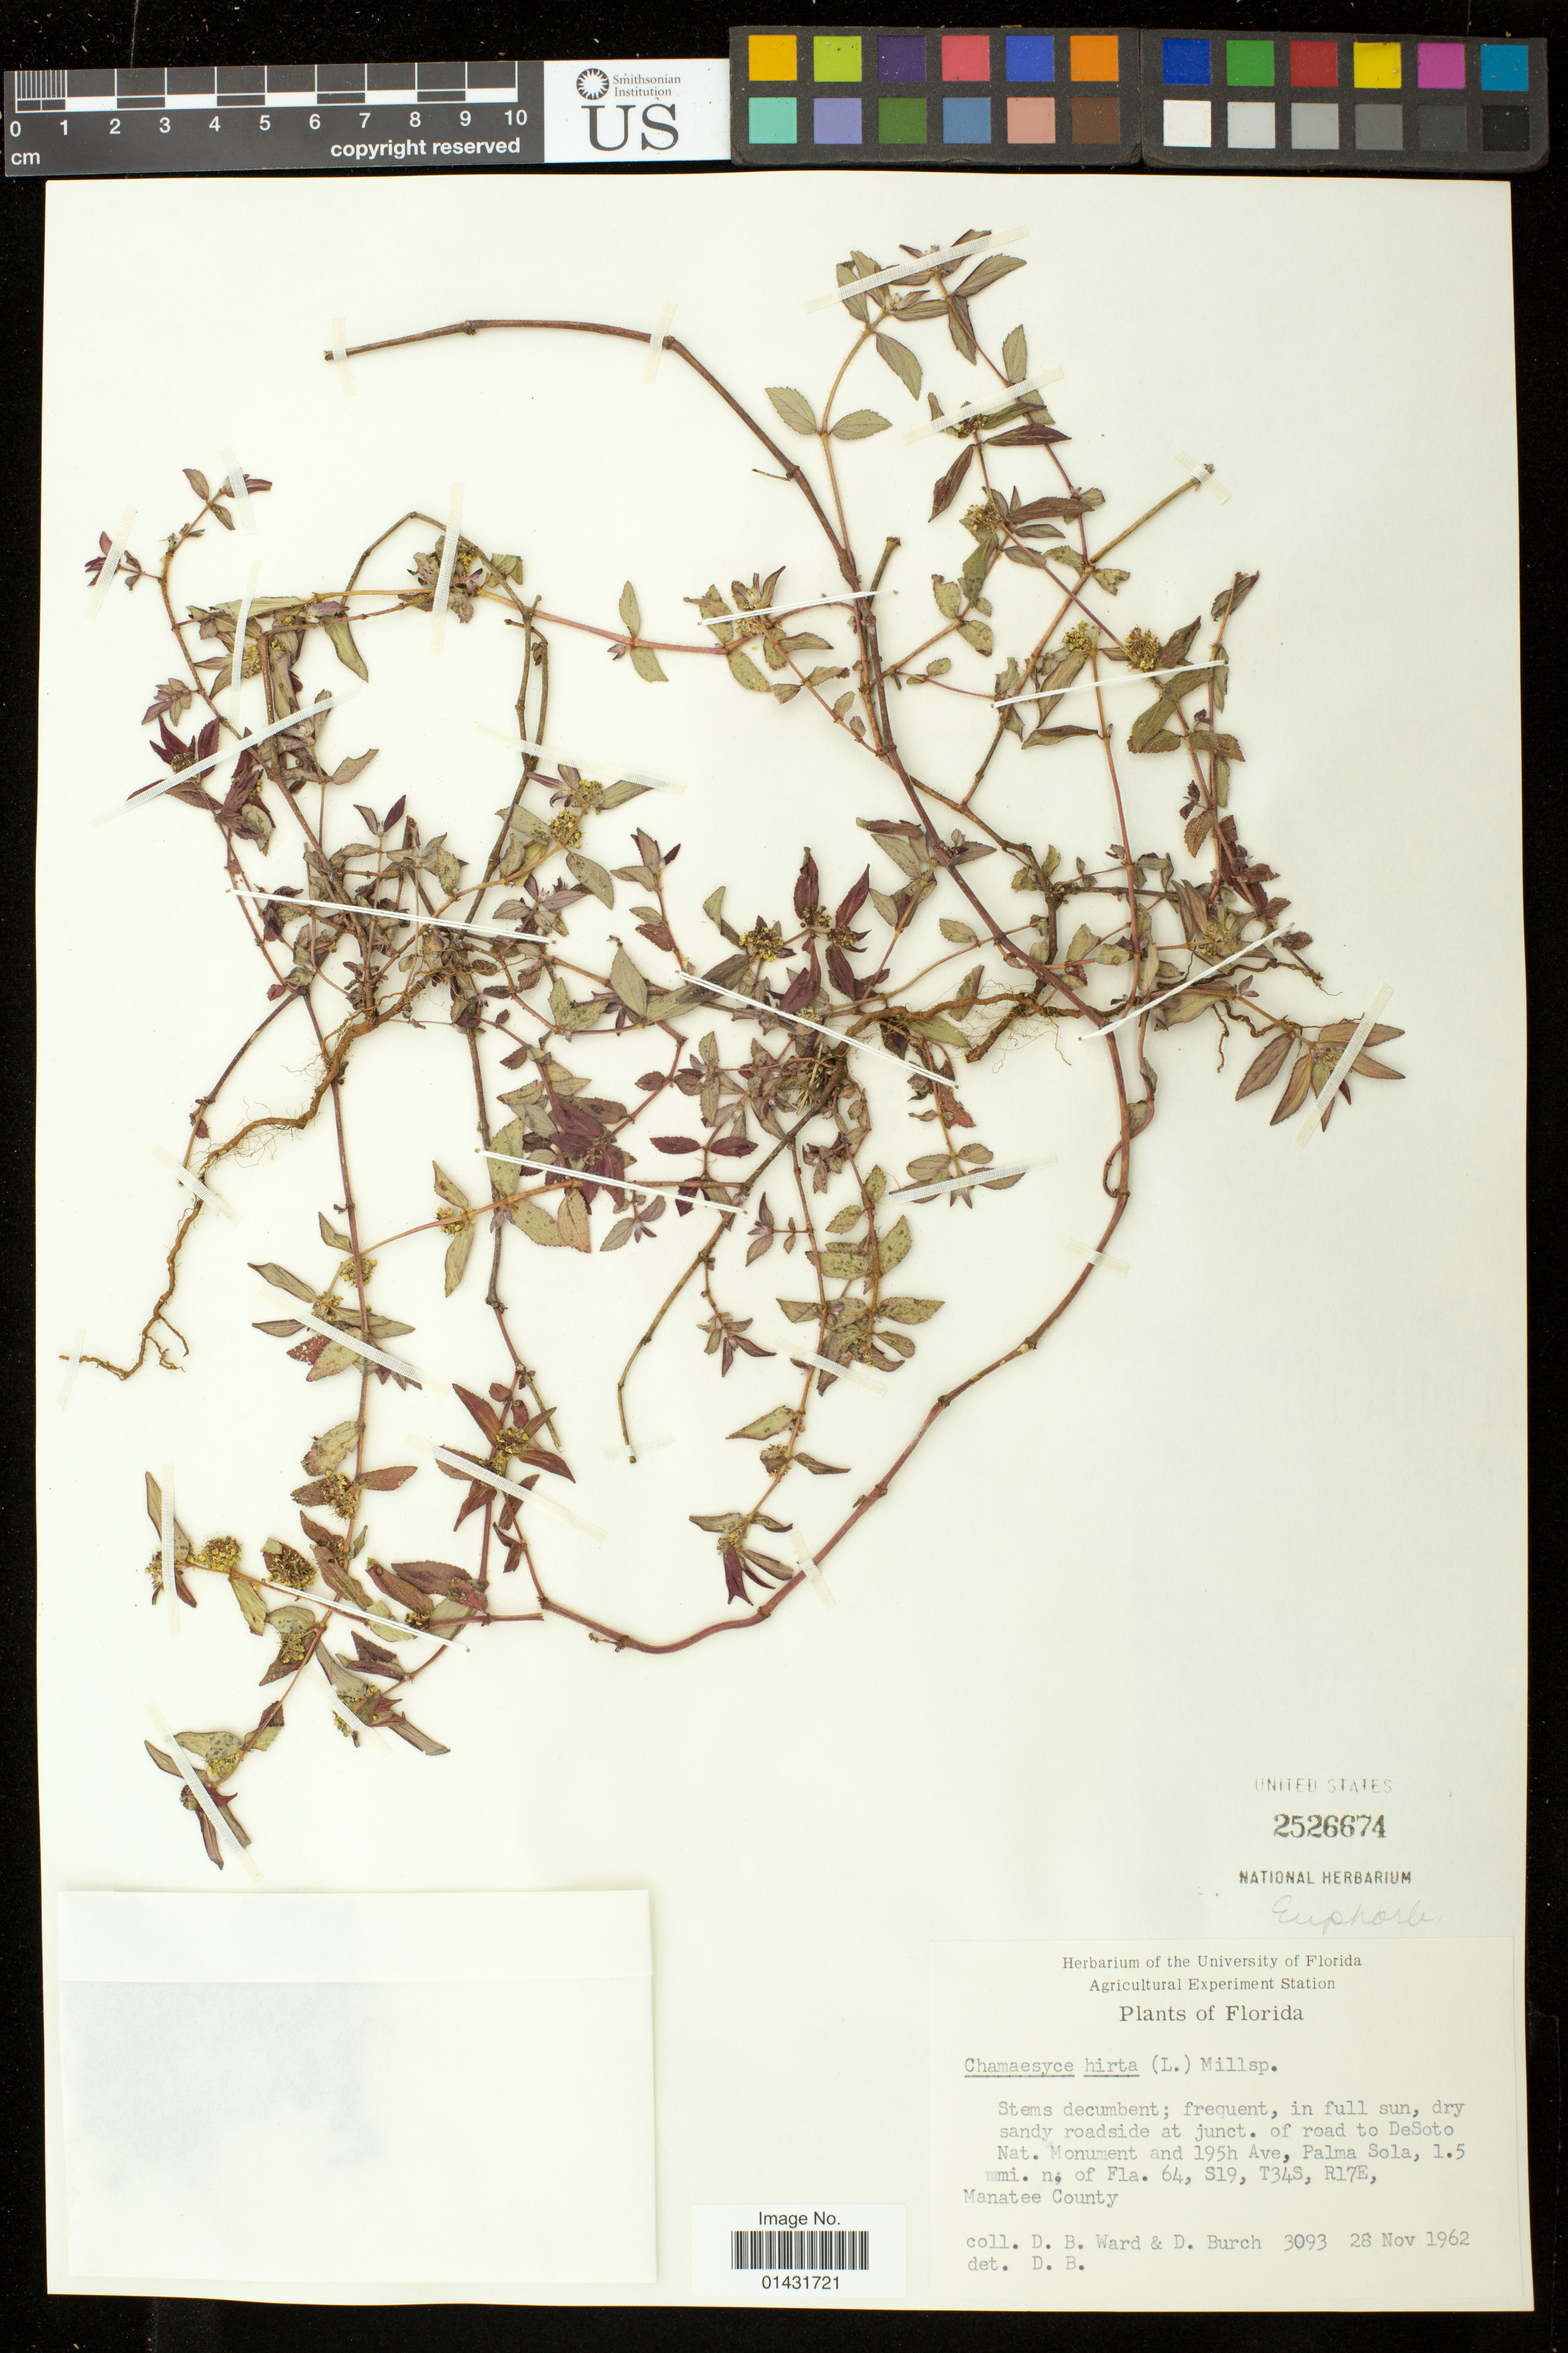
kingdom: Plantae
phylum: Tracheophyta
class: Magnoliopsida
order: Malpighiales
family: Euphorbiaceae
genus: Euphorbia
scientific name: Euphorbia hirta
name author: L.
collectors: D. B. Ward & D. Burch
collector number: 3093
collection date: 1962-11-28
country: United States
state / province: Florida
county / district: Manatee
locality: roadside at junct. of road to DeSoto Nat. Monument and 195h Ave, Palma Sola, 1.5 mi. n. of Fla. 64, S19, T34S, R17E,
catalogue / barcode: US 2526674